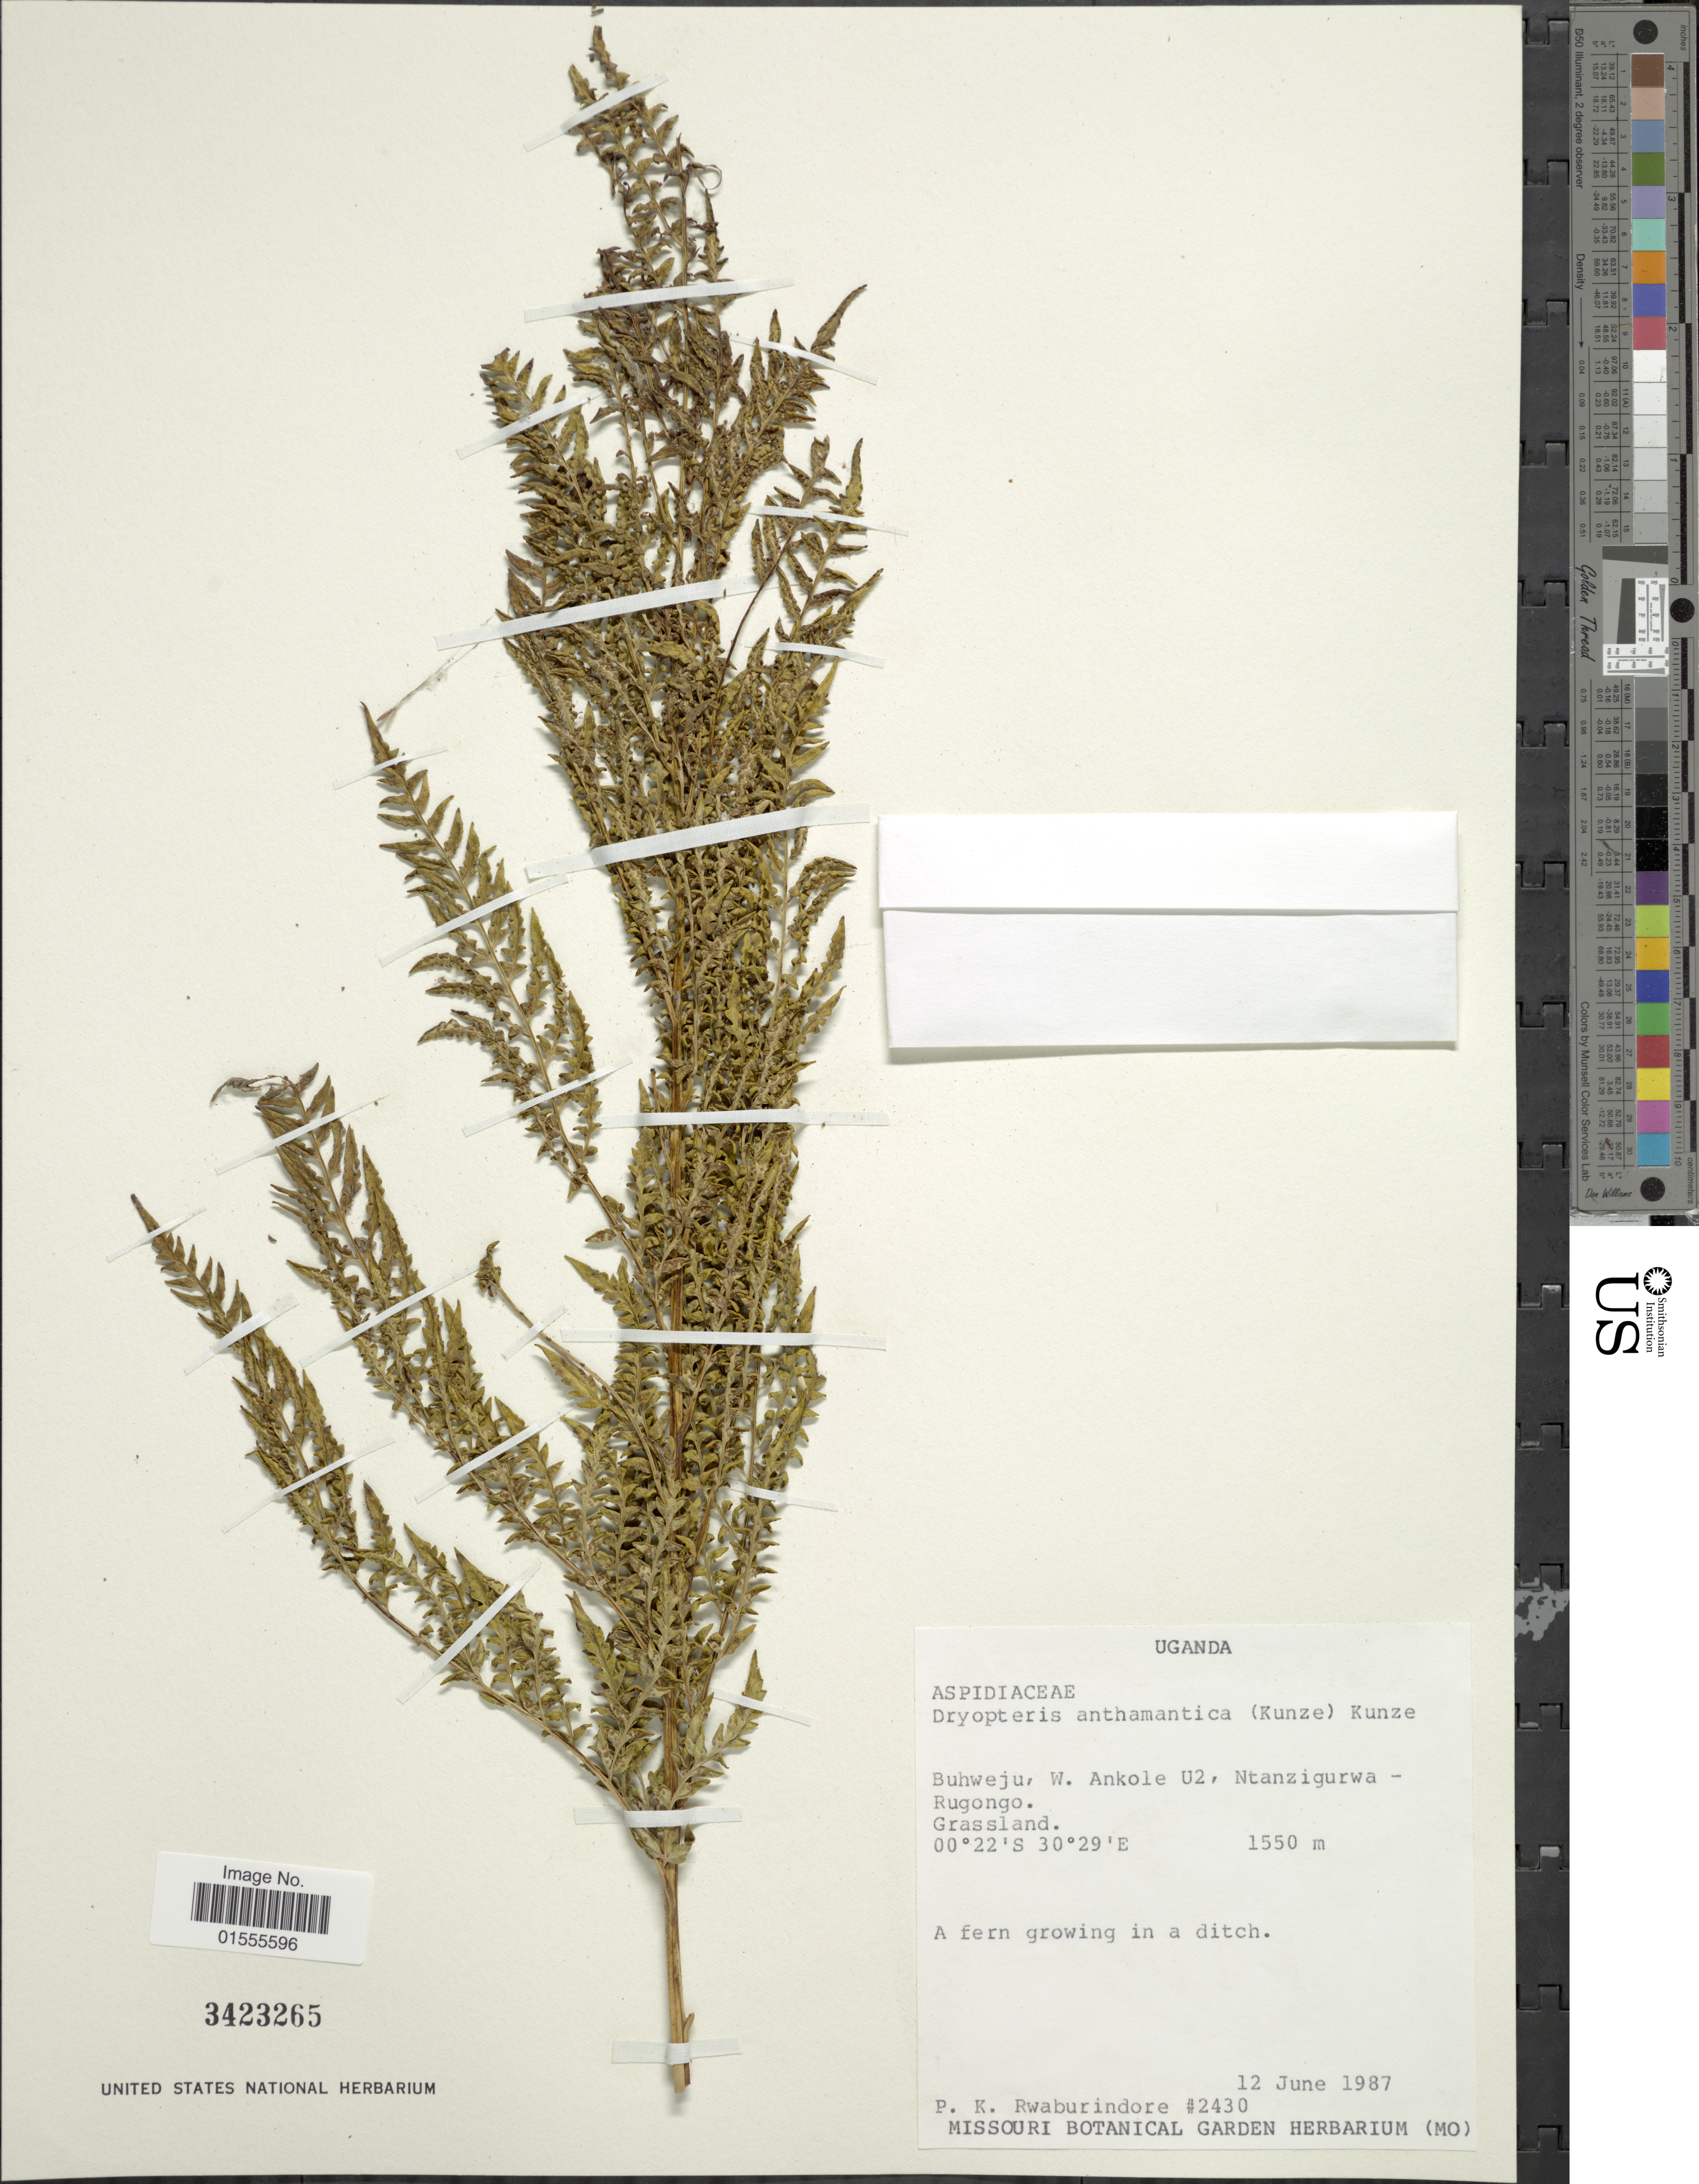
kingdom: Plantae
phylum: Tracheophyta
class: Polypodiopsida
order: Polypodiales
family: Dryopteridaceae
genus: Dryopteris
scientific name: Dryopteris athamantica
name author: (Kunze) Kunze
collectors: P. Rwaburindore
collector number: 2430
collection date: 1987-06-12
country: Uganda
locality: Buhweju, W. Ankole U2, Ntanzigurwa - Rugongo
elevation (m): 1550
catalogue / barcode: US 3423265